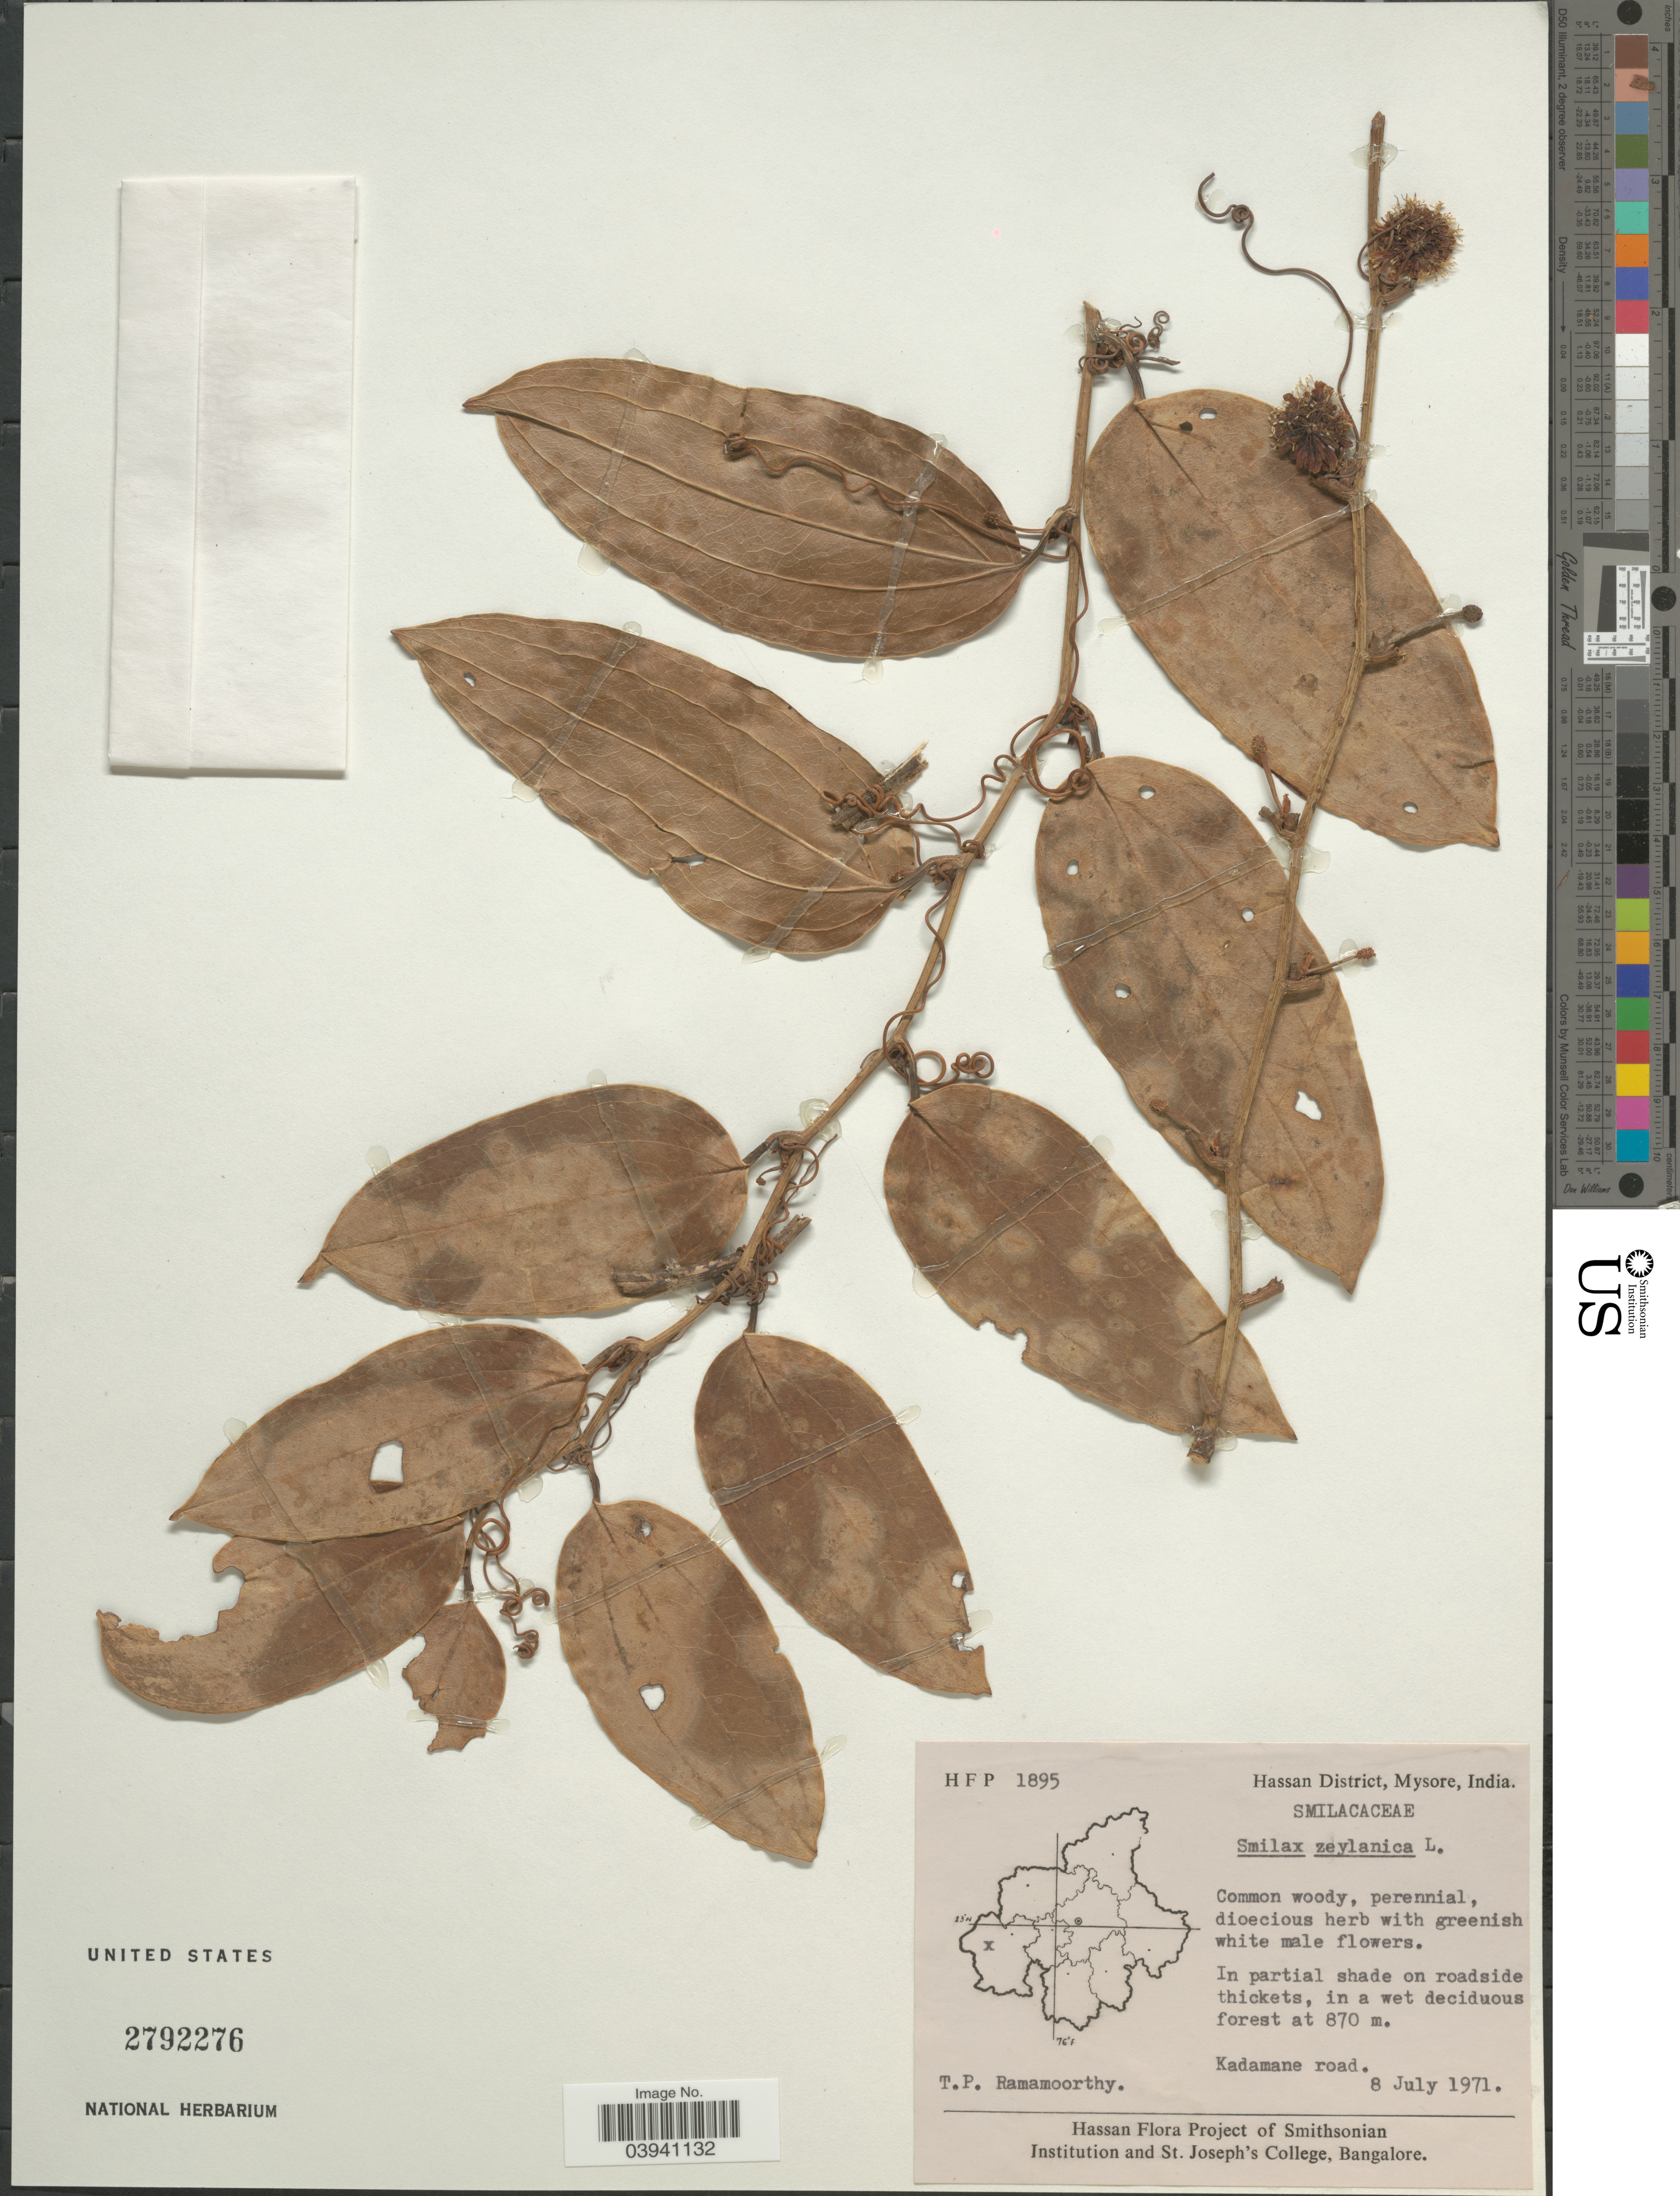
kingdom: Plantae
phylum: Tracheophyta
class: Liliopsida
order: Liliales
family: Smilacaceae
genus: Smilax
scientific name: Smilax zeylanica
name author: L.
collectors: T. P. Ramamoorthy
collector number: HFP 1895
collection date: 1971-07-08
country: India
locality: Hassan District, Mysore. Kadamane road.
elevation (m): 870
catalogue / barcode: US 2792276